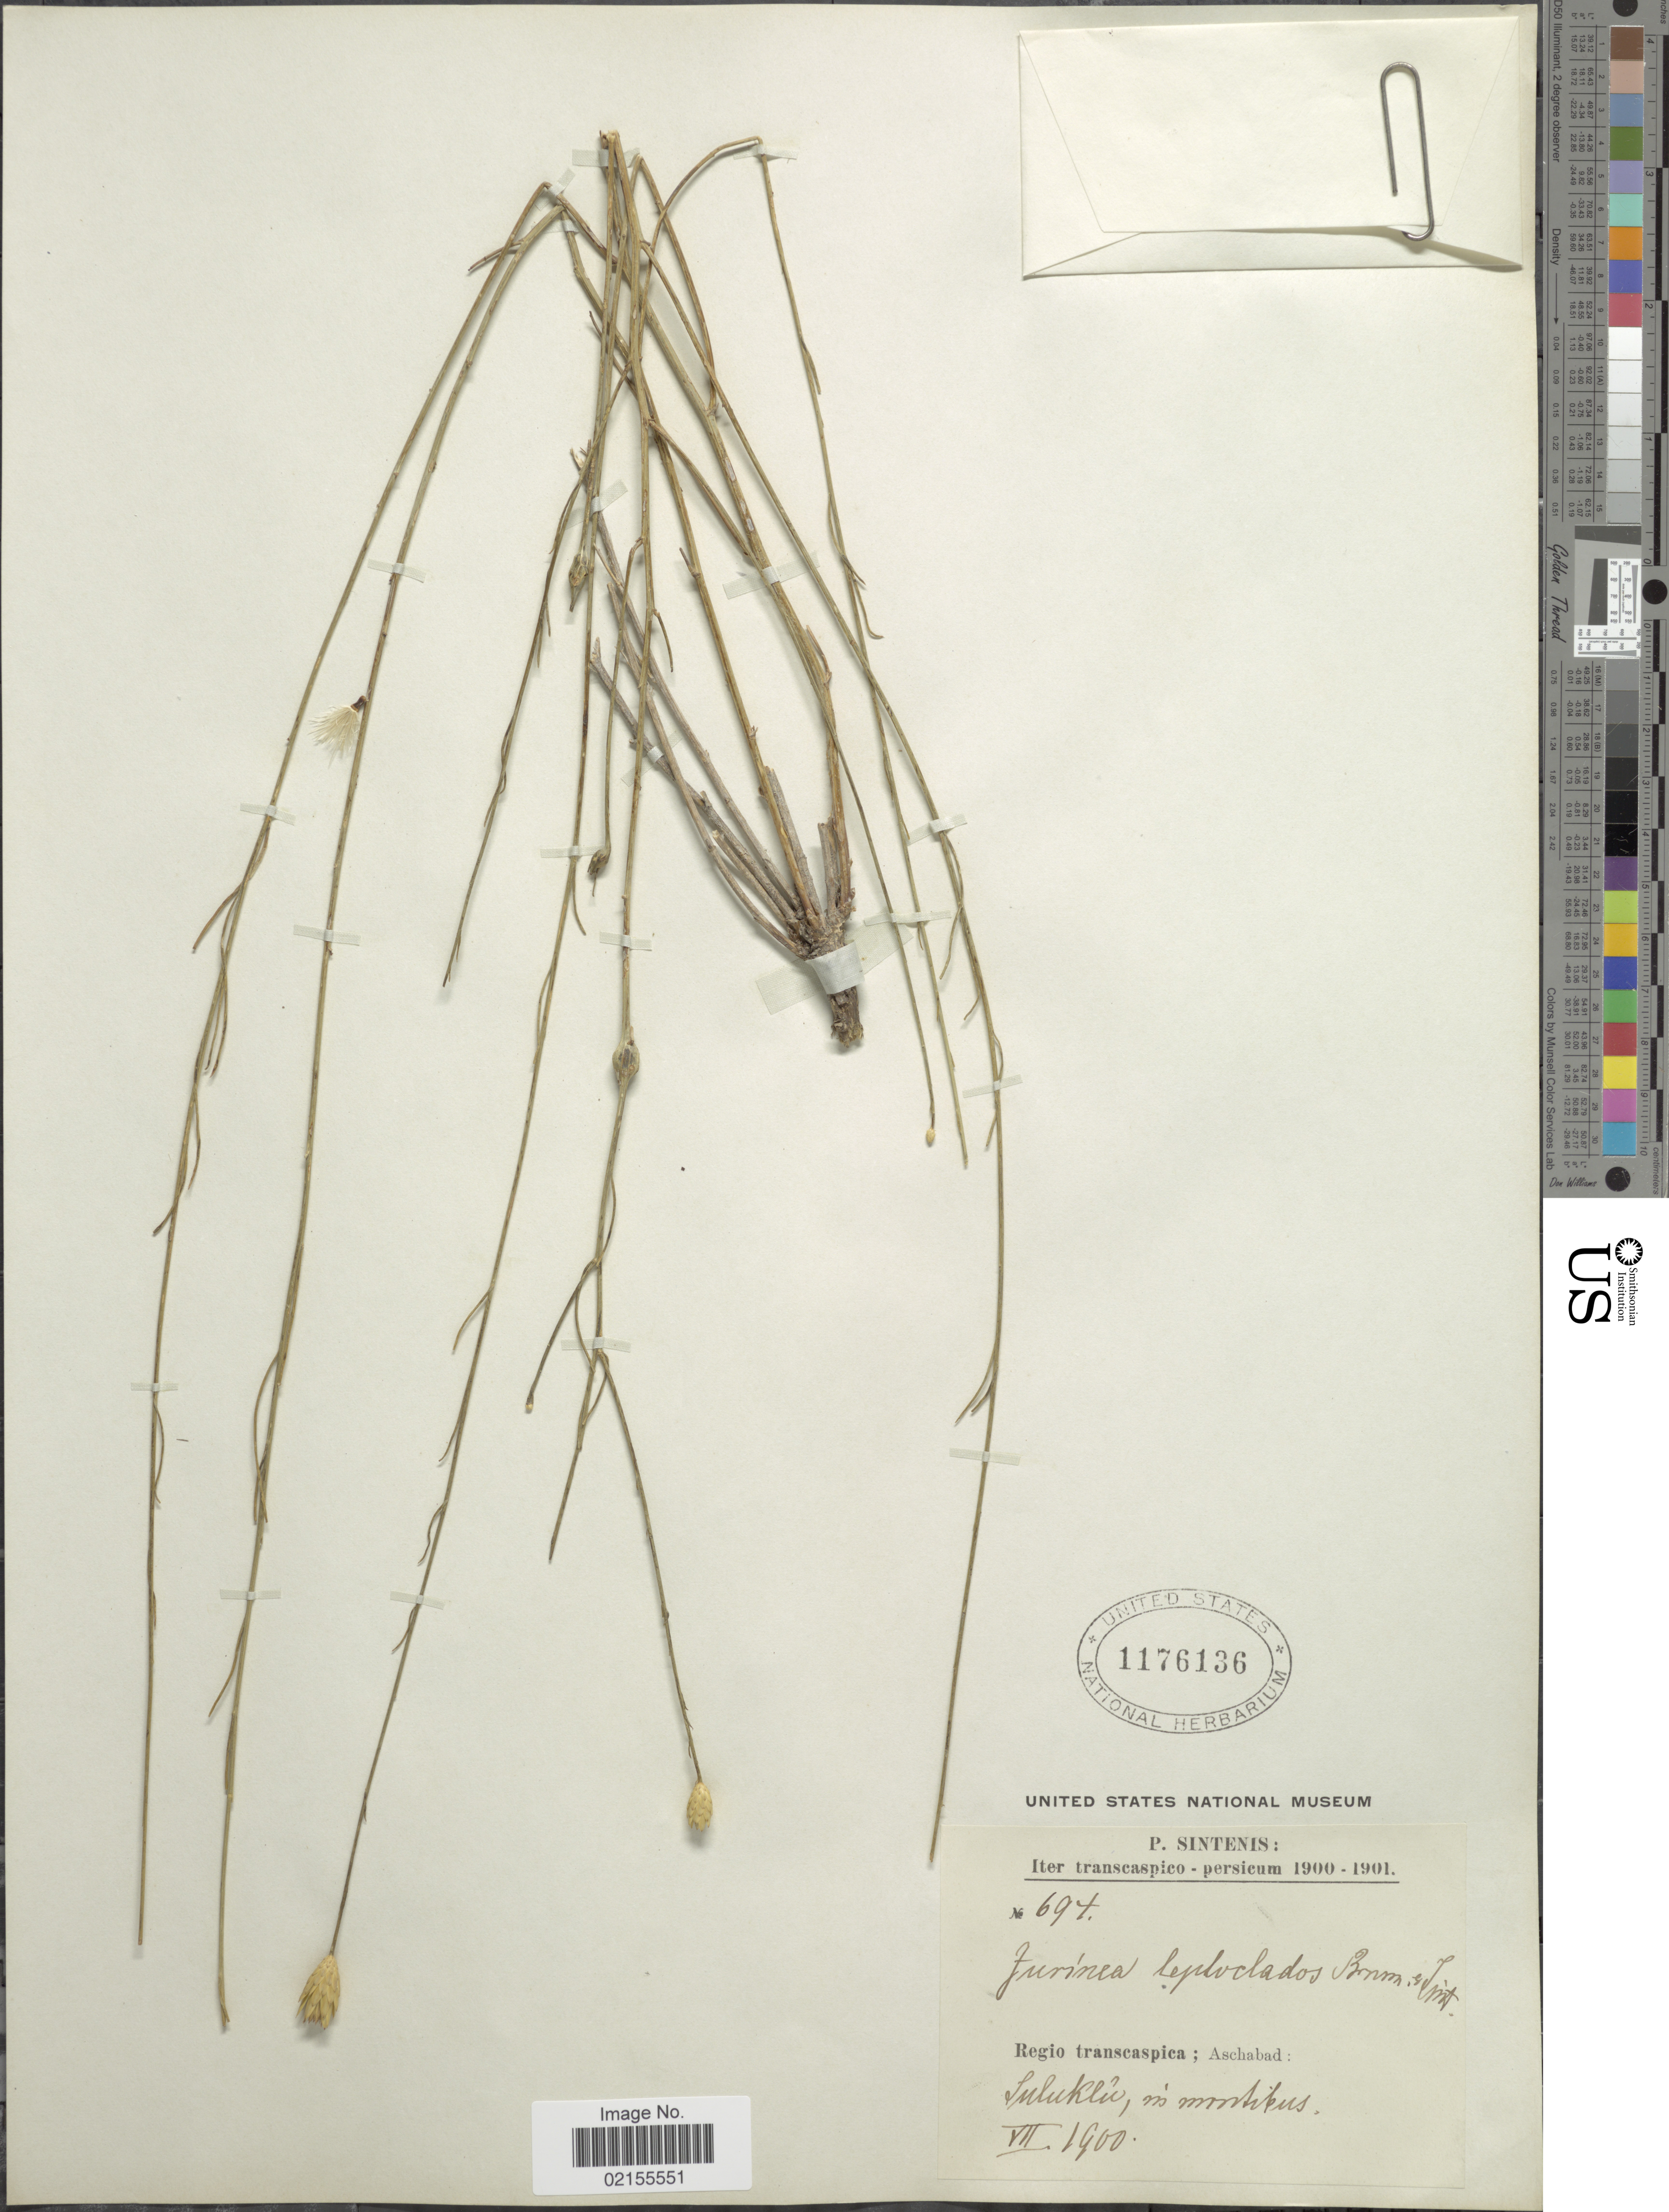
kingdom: Plantae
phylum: Tracheophyta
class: Magnoliopsida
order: Asterales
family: Asteraceae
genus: Jurinea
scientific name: Jurinea leptoclada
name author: Bornm. & Sint.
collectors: P. Sintenis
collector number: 694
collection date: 1900-07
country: Turkmenistan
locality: Regio transcaspica; Aschabad: Suluklü, in montibus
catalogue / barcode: US 1176136